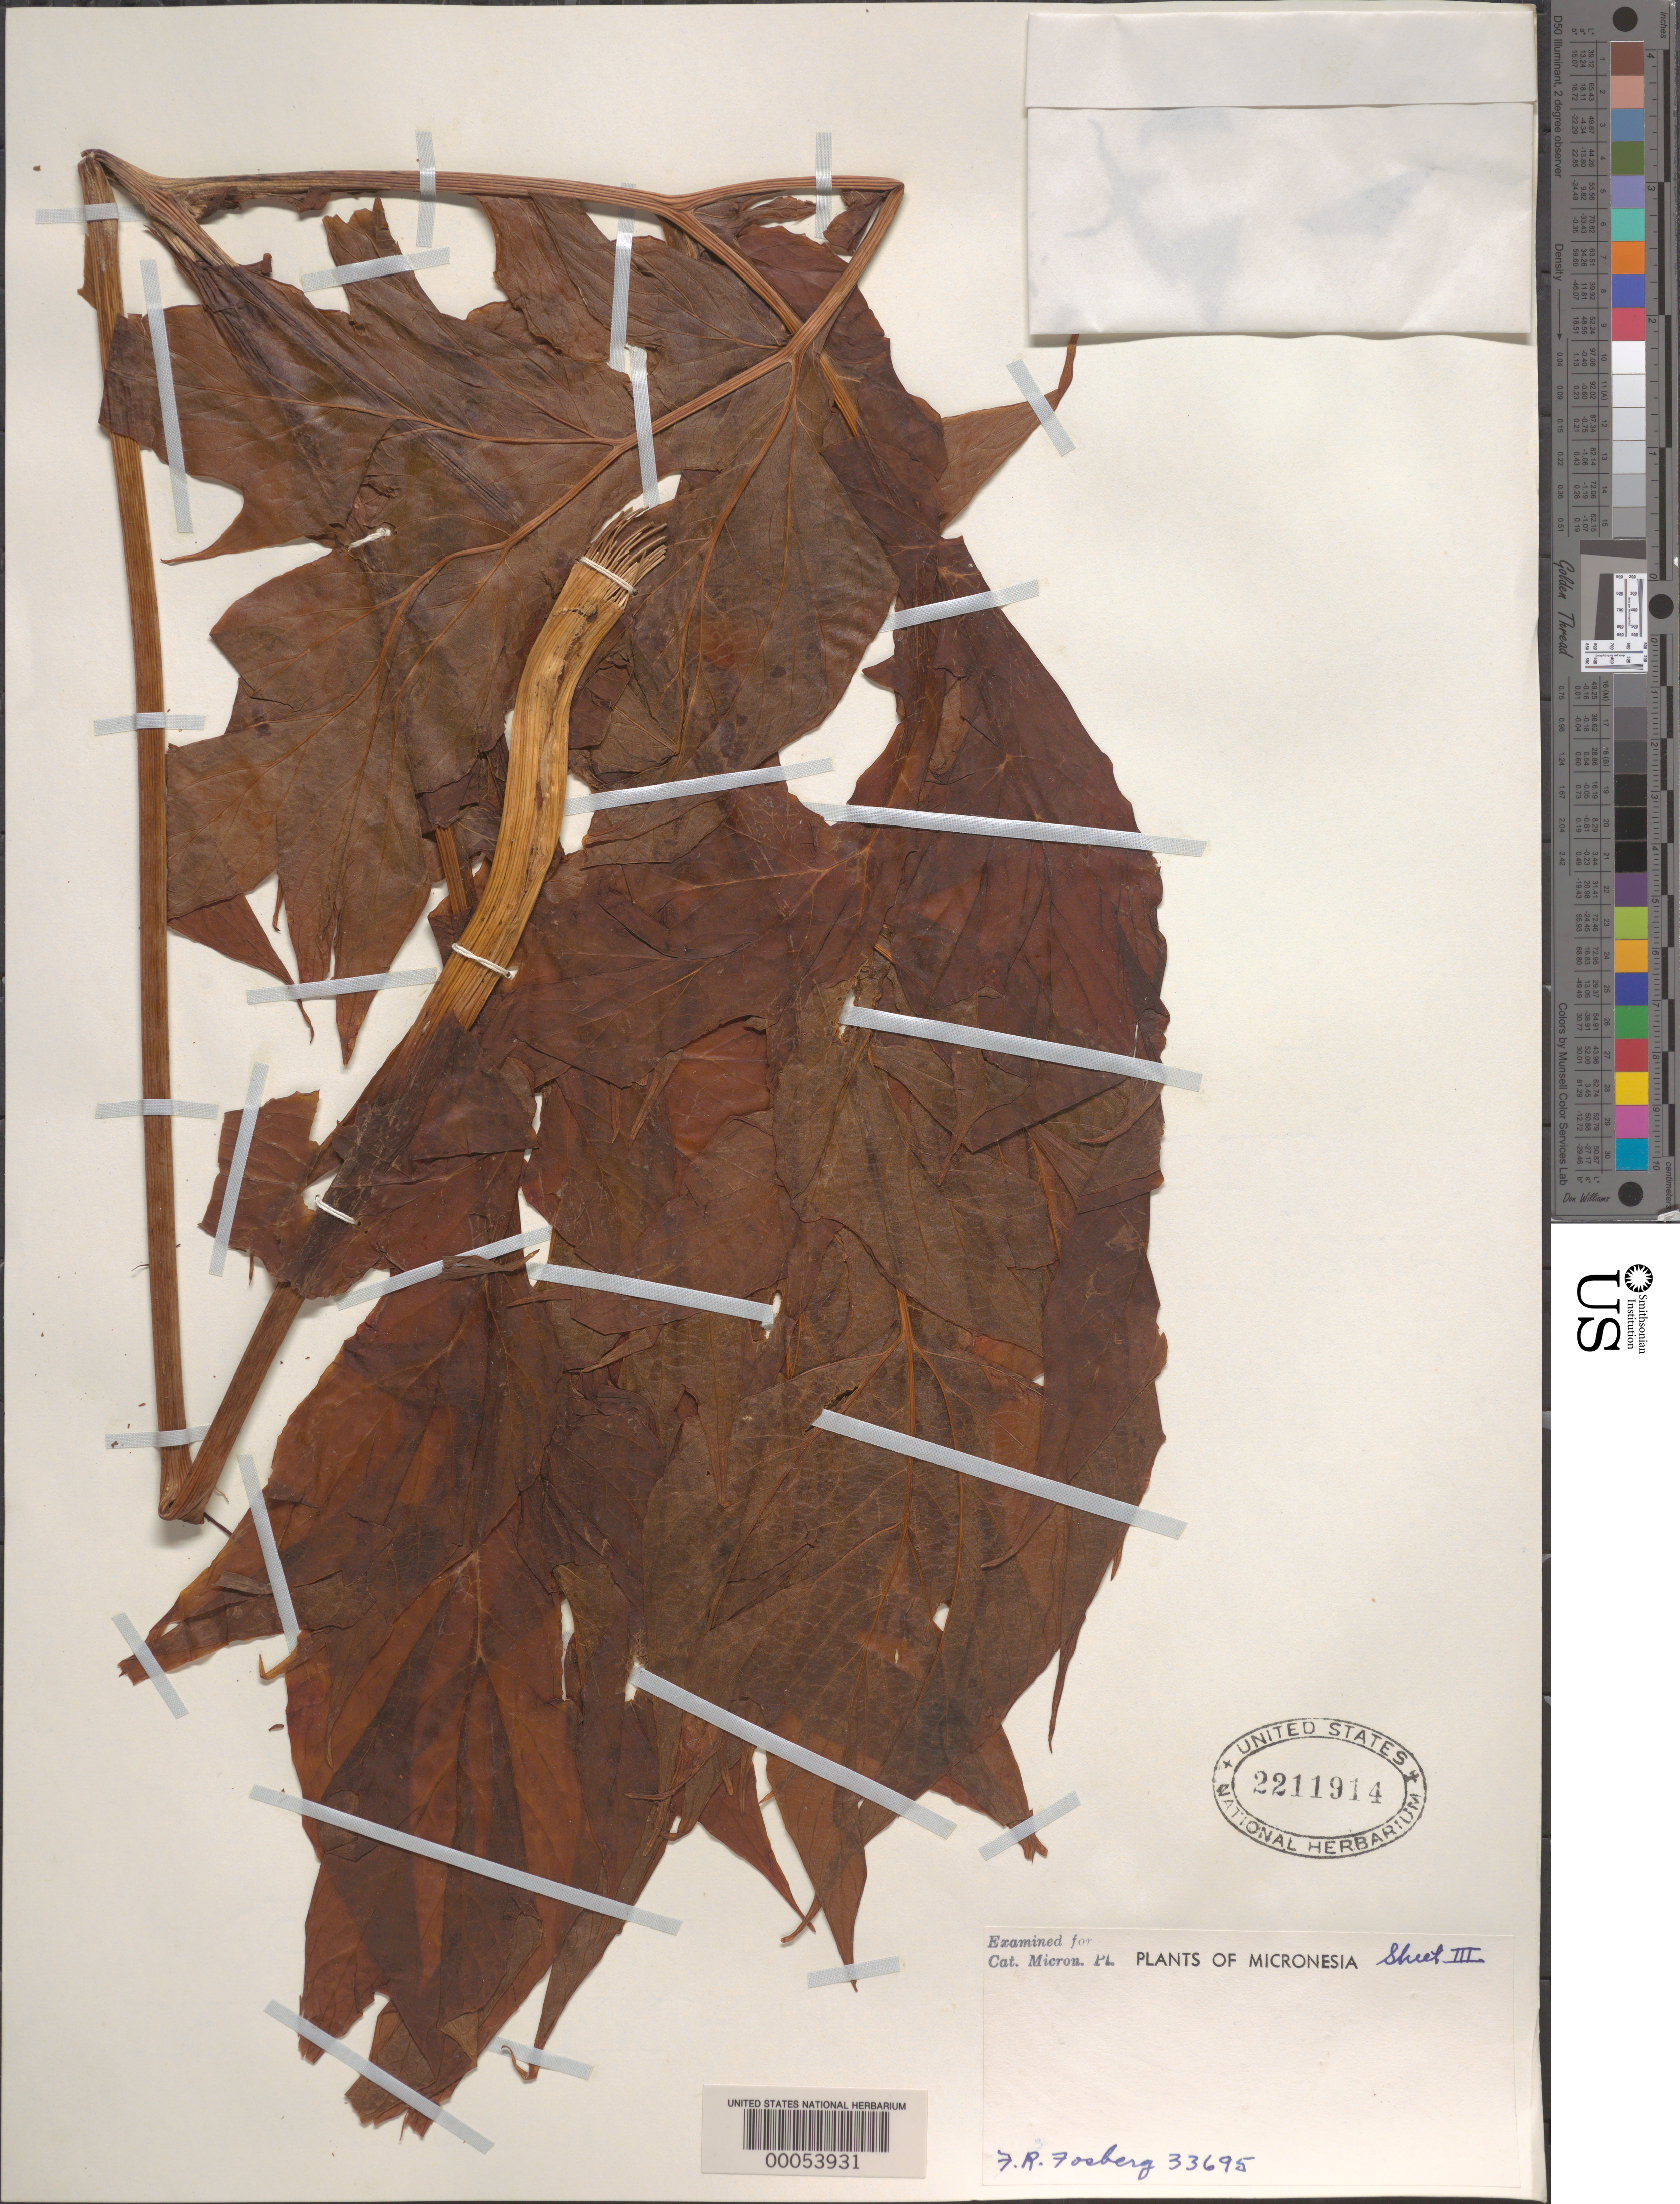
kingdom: Plantae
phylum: Tracheophyta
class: Liliopsida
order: Dioscoreales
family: Dioscoreaceae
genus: Tacca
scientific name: Tacca leontopetaloides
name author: (L.) Kuntze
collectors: F. R. Fosberg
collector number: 33695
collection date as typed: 28 Nov 1951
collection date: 1951-11-28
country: Marshall Islands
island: Utrik [Utirik] Atoll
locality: Utirik Islet, SW corner [Ratak Chain]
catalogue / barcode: US 2211914